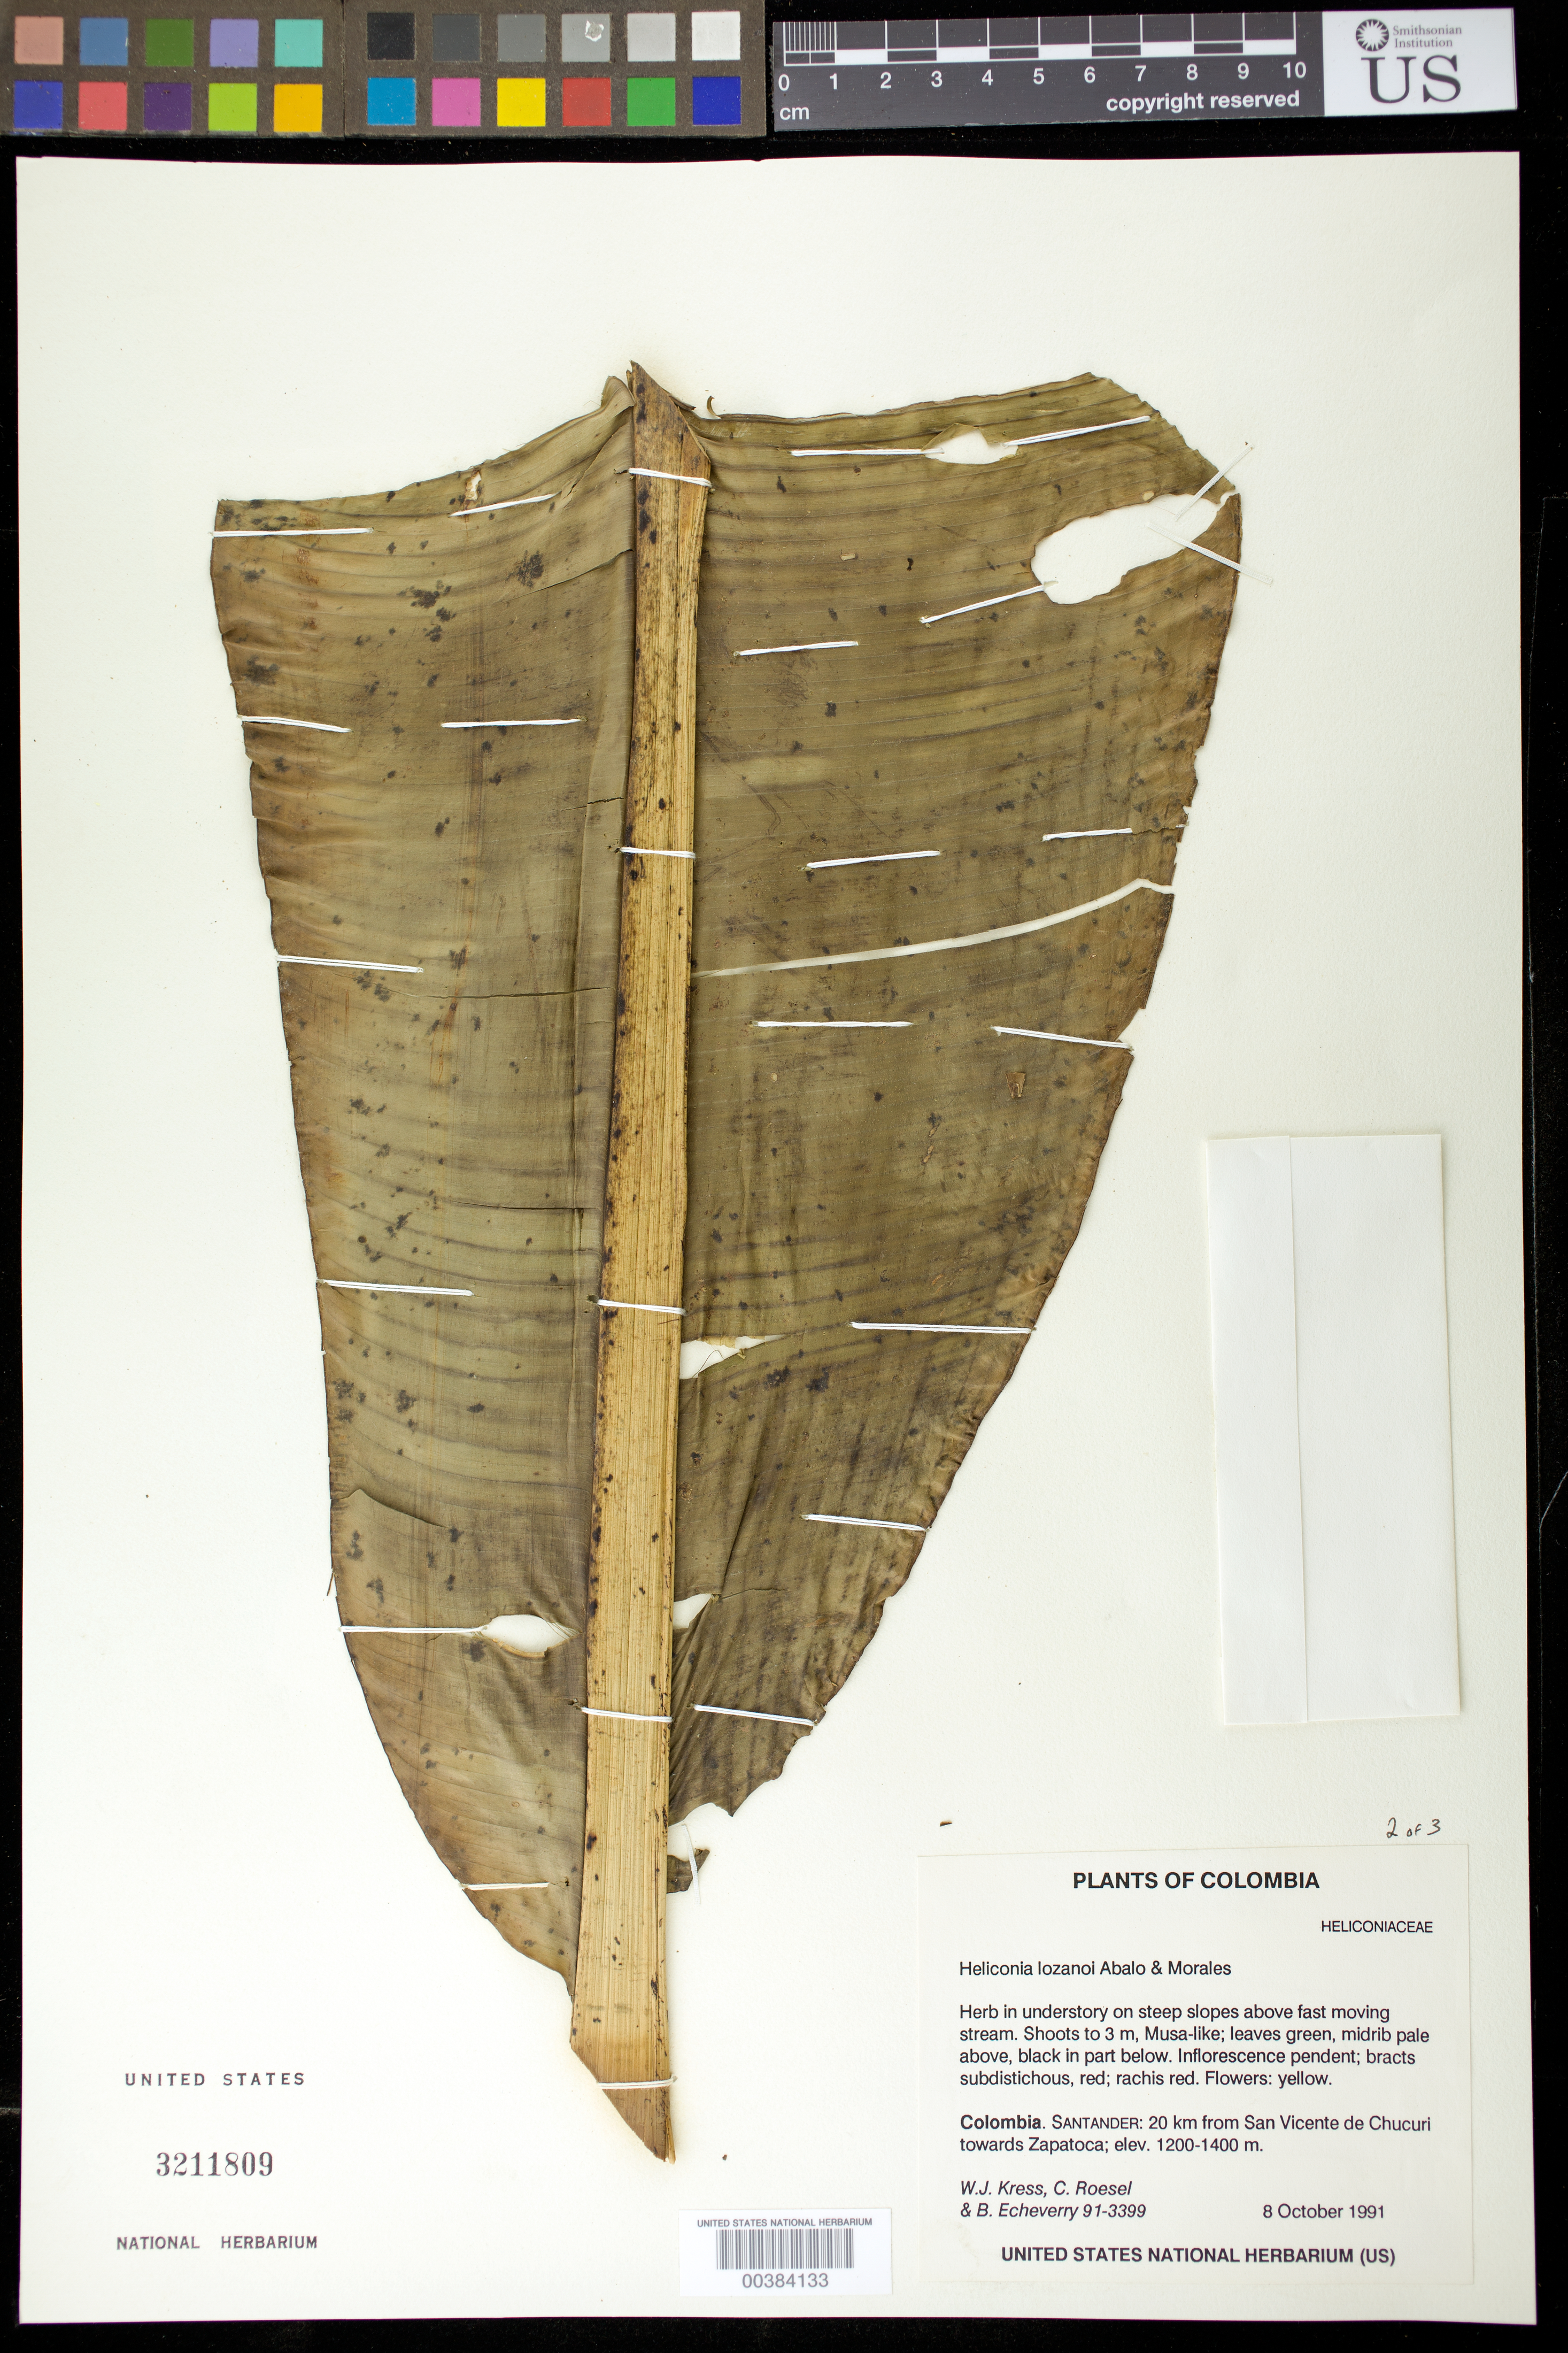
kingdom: Plantae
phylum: Tracheophyta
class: Liliopsida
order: Zingiberales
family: Heliconiaceae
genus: Heliconia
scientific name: Heliconia lozanoi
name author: Abalo & G. Morales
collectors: W. J. Kress, C. S. Roesel & B. Echeverry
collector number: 91-3399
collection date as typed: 08 Oct 1991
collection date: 1991-10-08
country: Colombia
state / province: Santander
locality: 20 km from San Vicente de Chucuri towards zapatoca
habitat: Understory on steep slopes above fast moving stream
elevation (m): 1200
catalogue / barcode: US 3211809